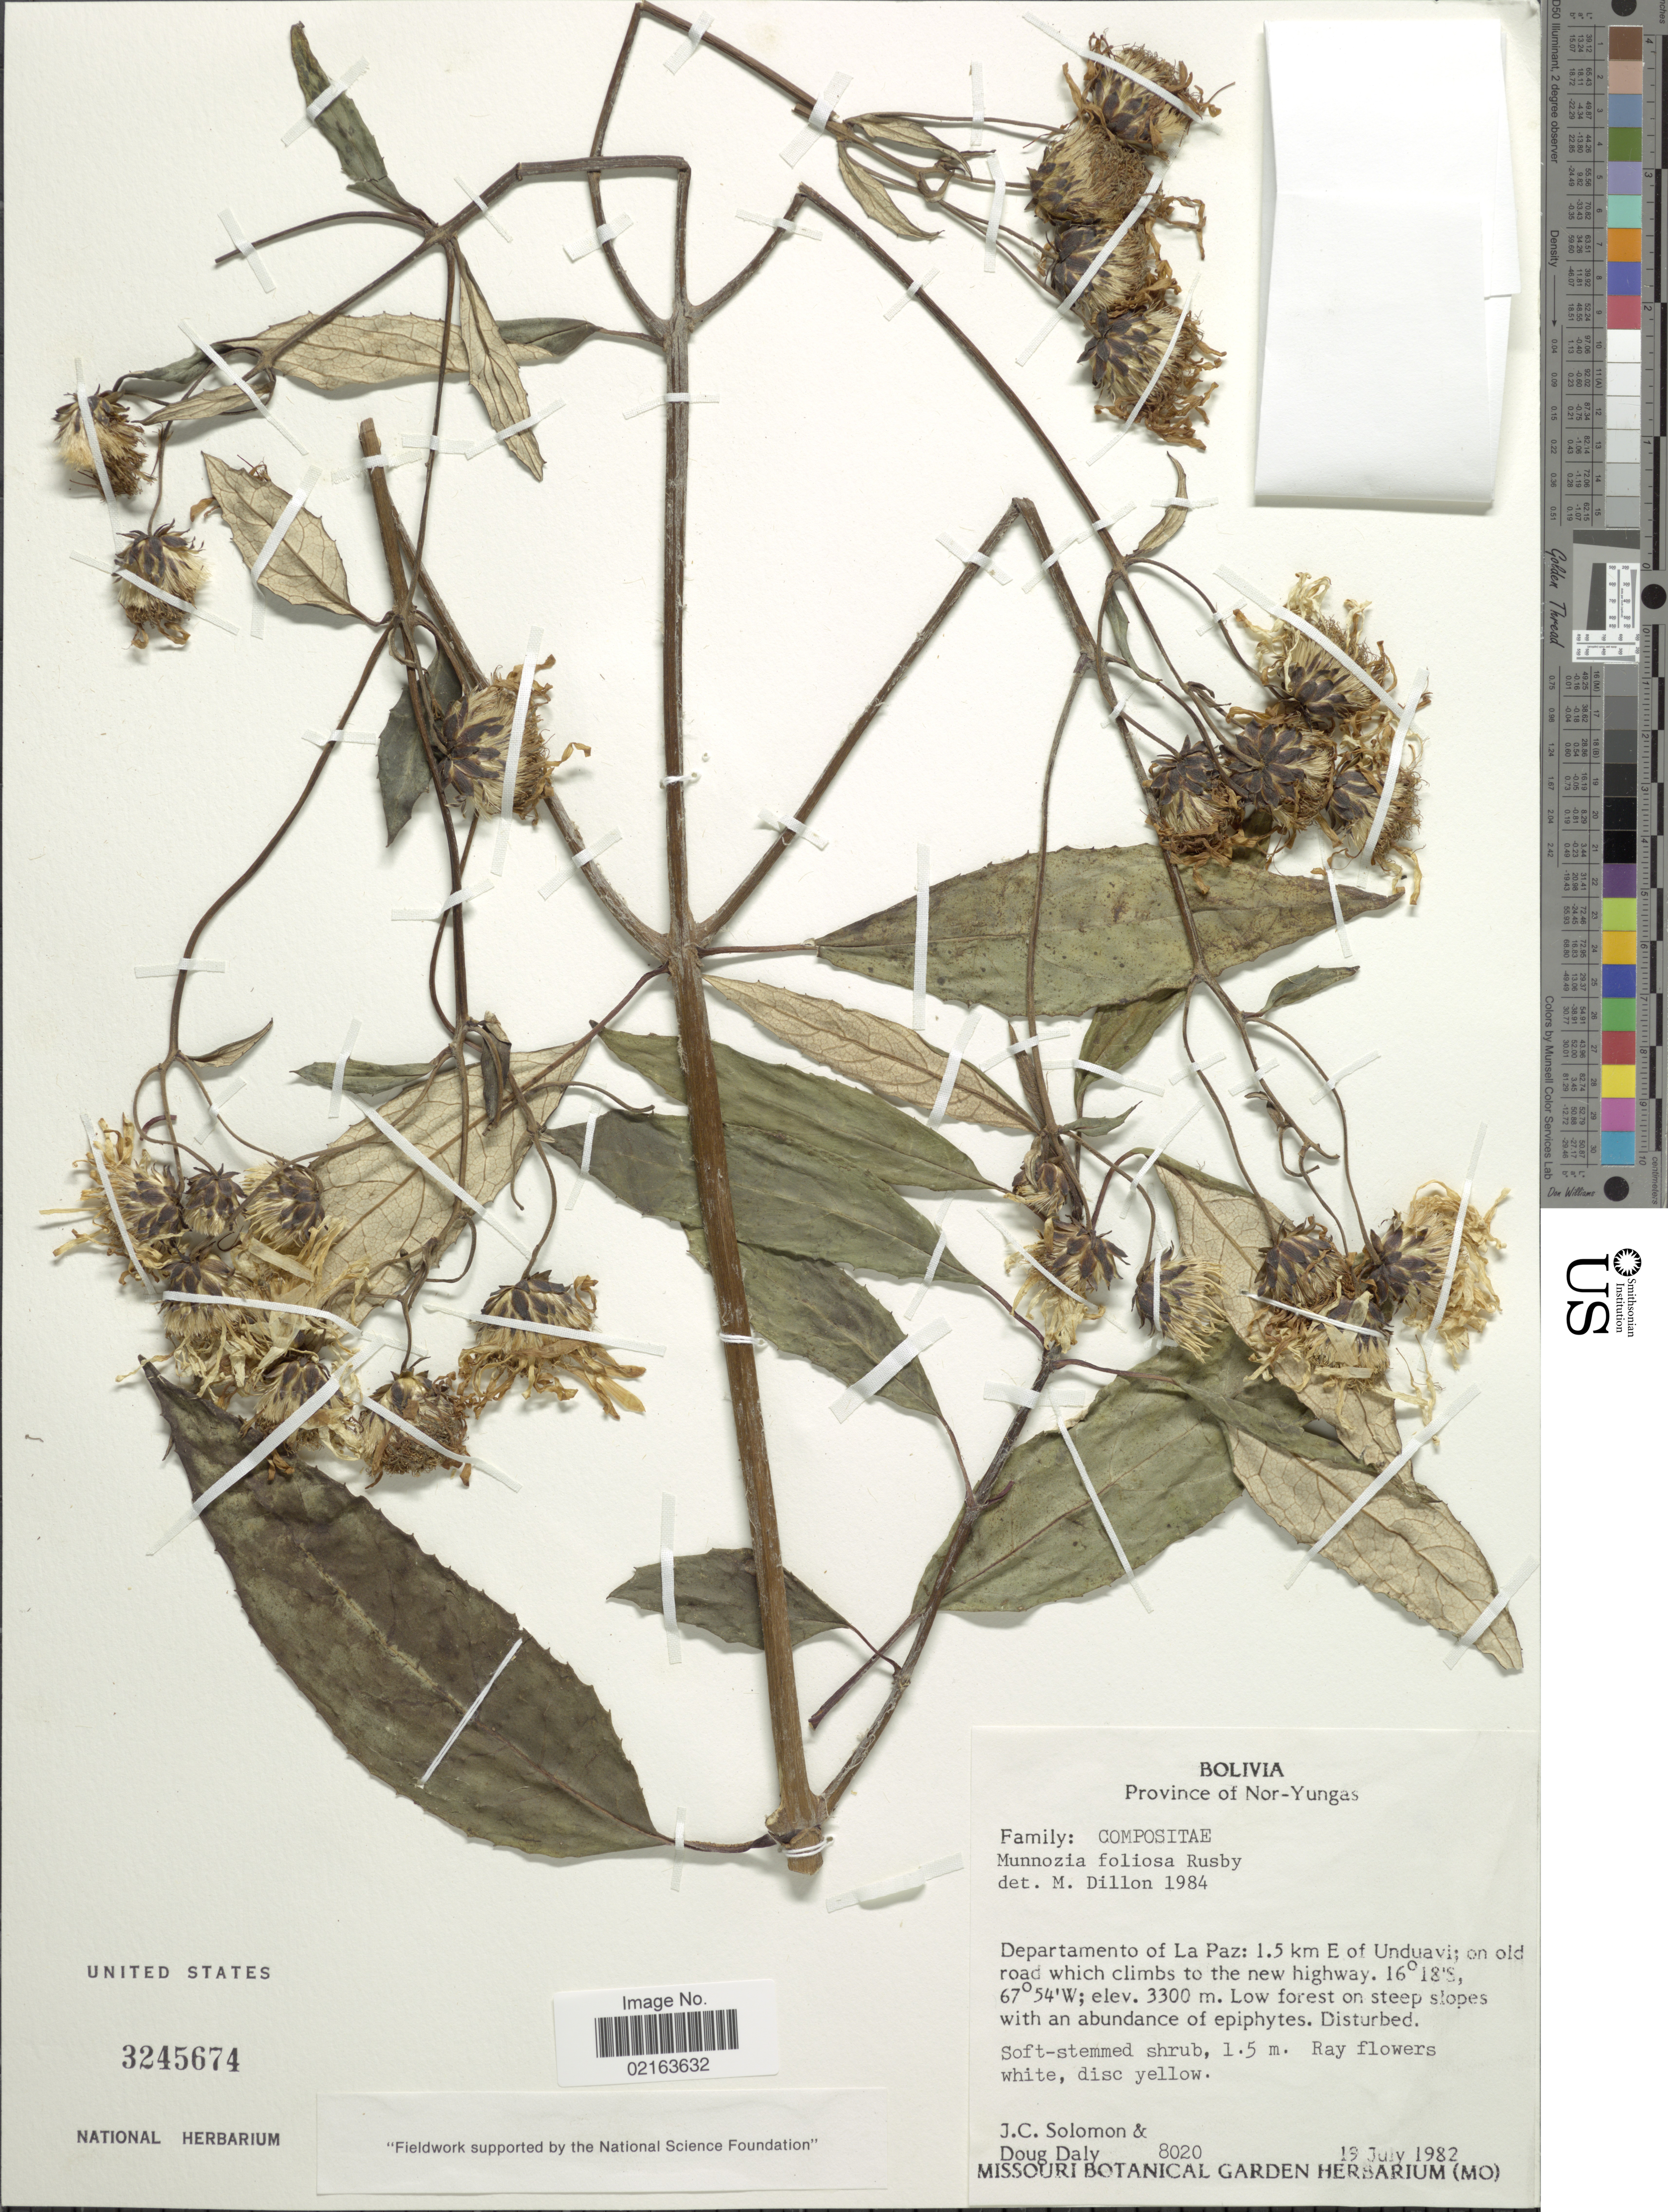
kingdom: Plantae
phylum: Tracheophyta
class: Magnoliopsida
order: Asterales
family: Asteraceae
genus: Munnozia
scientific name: Munnozia foliosa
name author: Rusby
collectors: J. C. Solomon & D. C. Daly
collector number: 8020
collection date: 1982-07-19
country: Bolivia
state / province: La Paz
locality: Departamento of La Paz: 1.5 km E of Unduavi; on old road which climbs to the new highway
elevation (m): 3300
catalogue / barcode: US 3245674